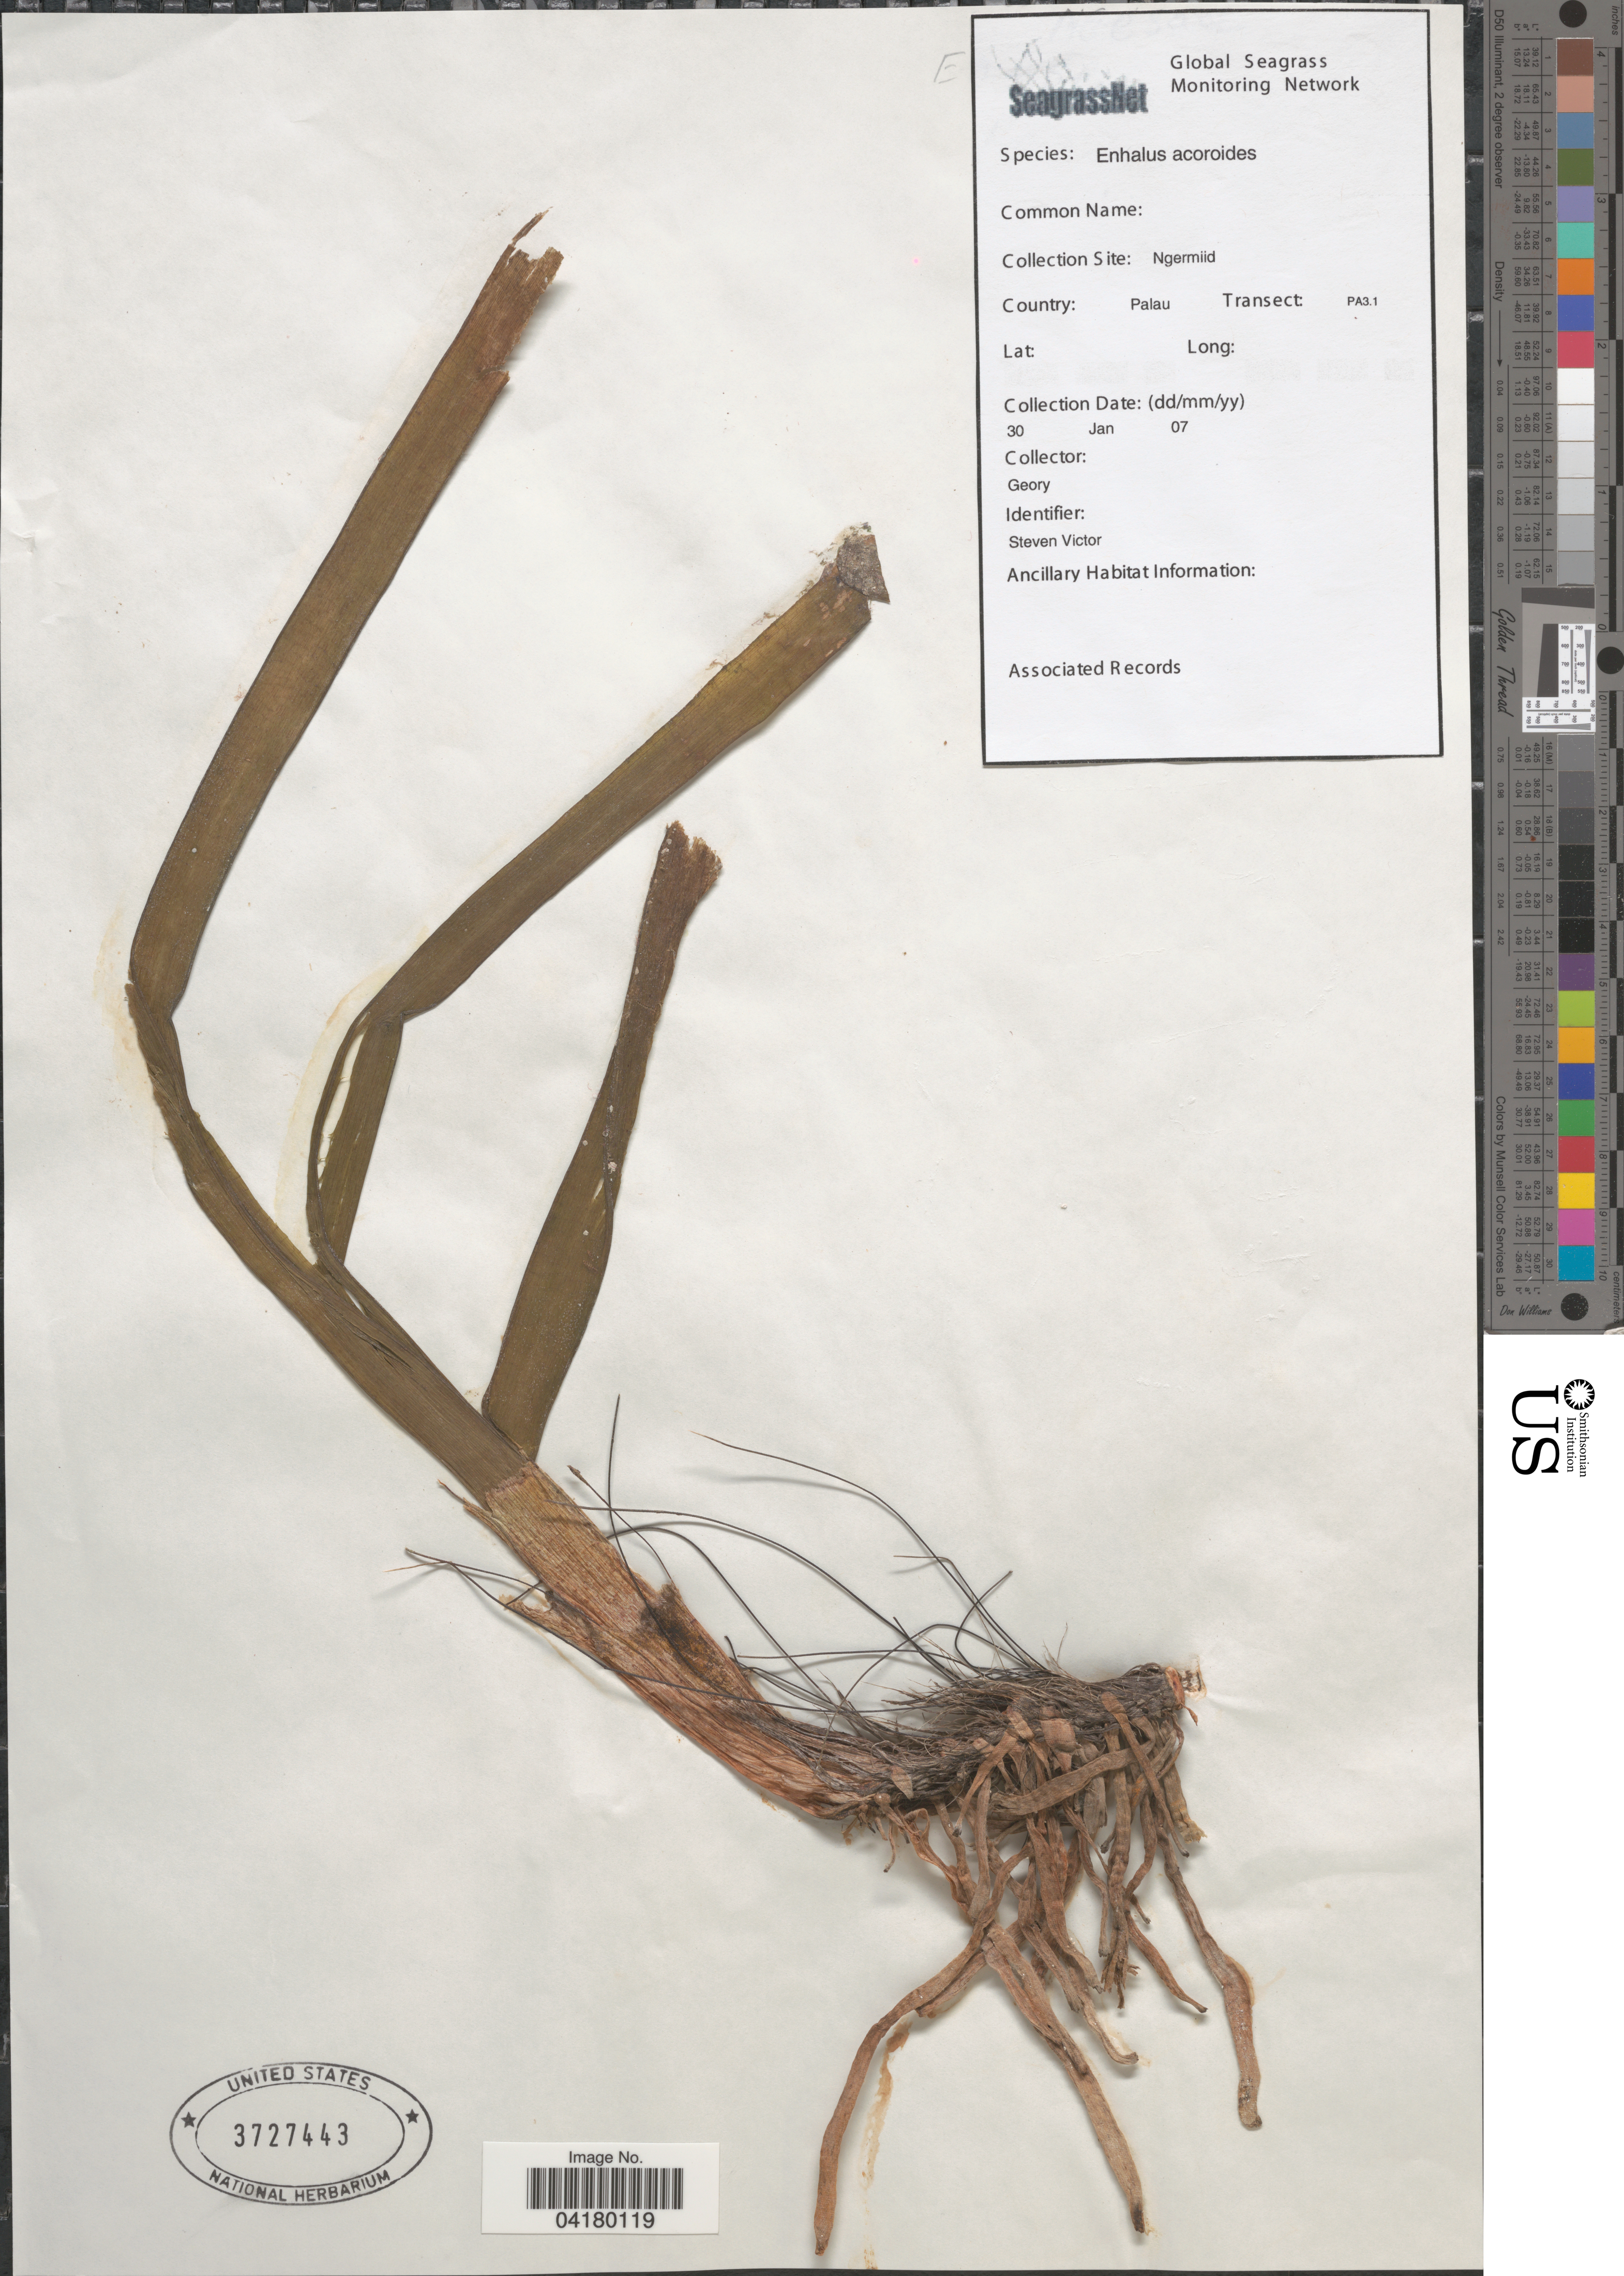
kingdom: Plantae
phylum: Tracheophyta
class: Liliopsida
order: Alismatales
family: Hydrocharitaceae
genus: Enhalus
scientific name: Enhalus acoroides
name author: (L. f.) Royle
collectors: Geor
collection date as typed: Transcribed d/m/y: 30/1/7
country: Palau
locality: Collection Site: Ngermiid. Country: Palau. Transect: PA3.1.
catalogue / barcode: US 3727443